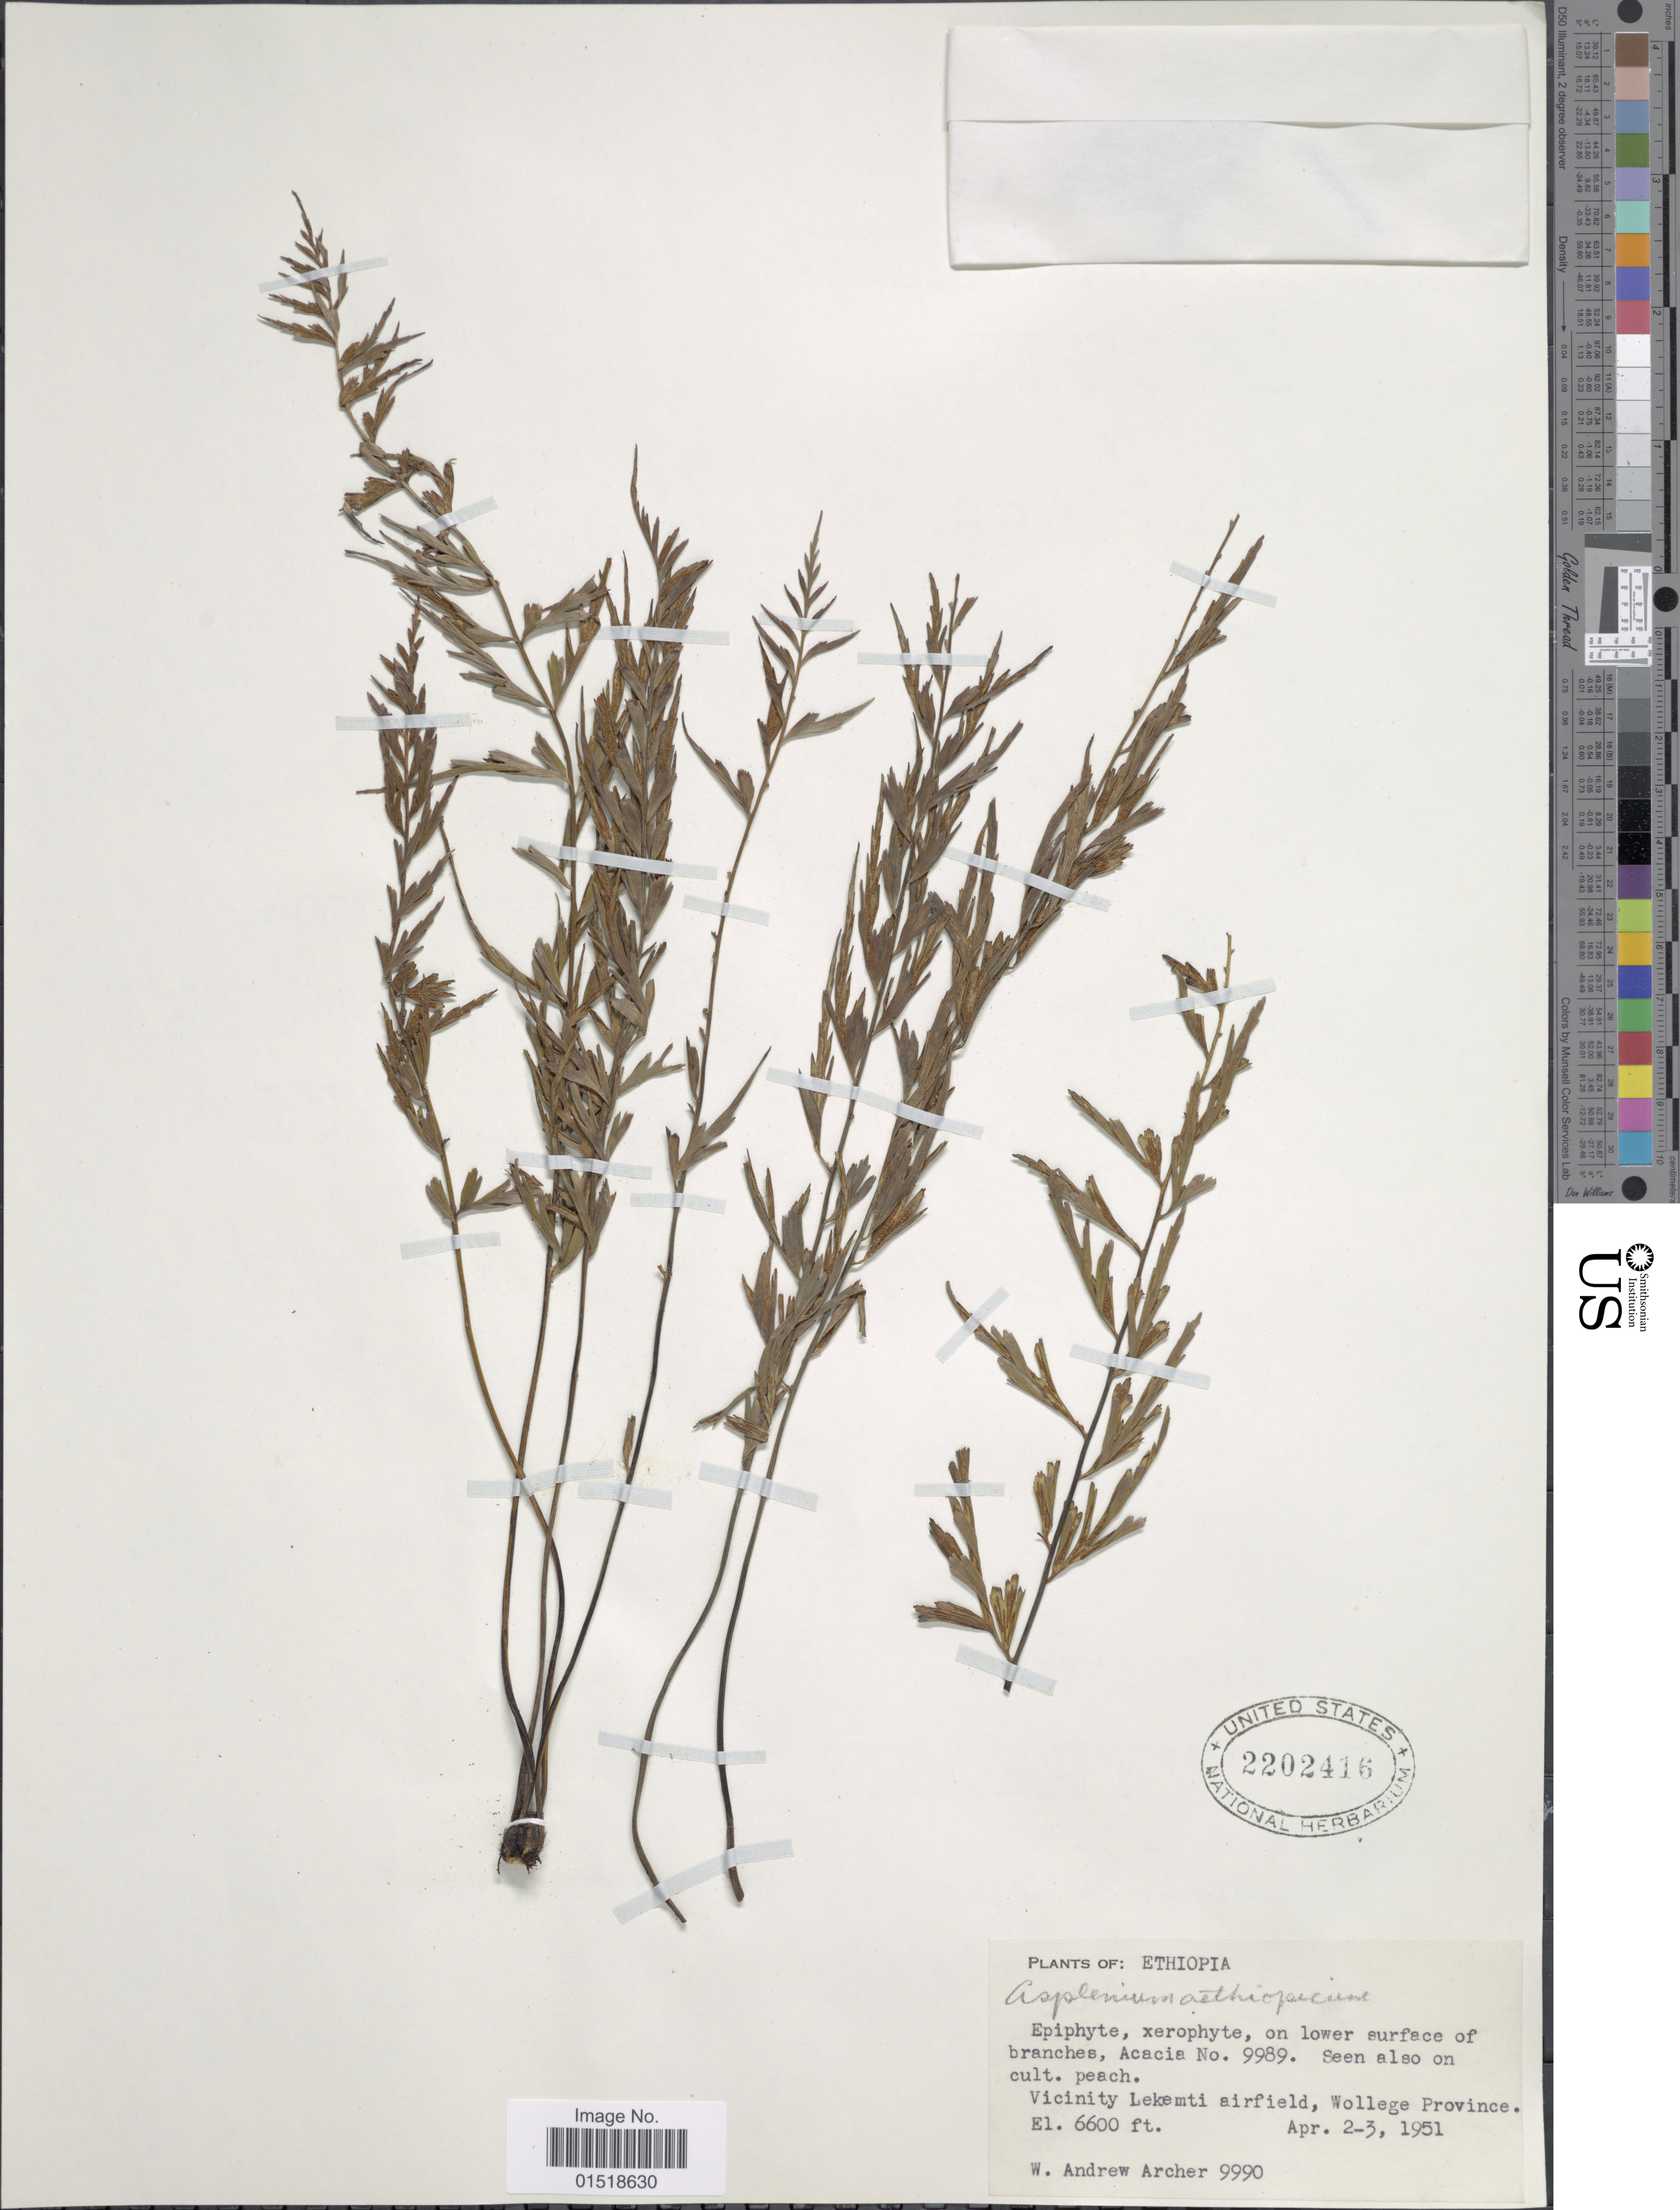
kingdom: Plantae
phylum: Tracheophyta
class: Polypodiopsida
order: Polypodiales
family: Aspleniaceae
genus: Asplenium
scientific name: Asplenium aethiopicum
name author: (Burm. f.) Bech.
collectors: W. A. Archer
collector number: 9990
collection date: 1951-04-02/1951-04-03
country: Ethiopia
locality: Vicinity Lekemti airfield, Wollege Province.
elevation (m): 2012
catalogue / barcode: US 2202416